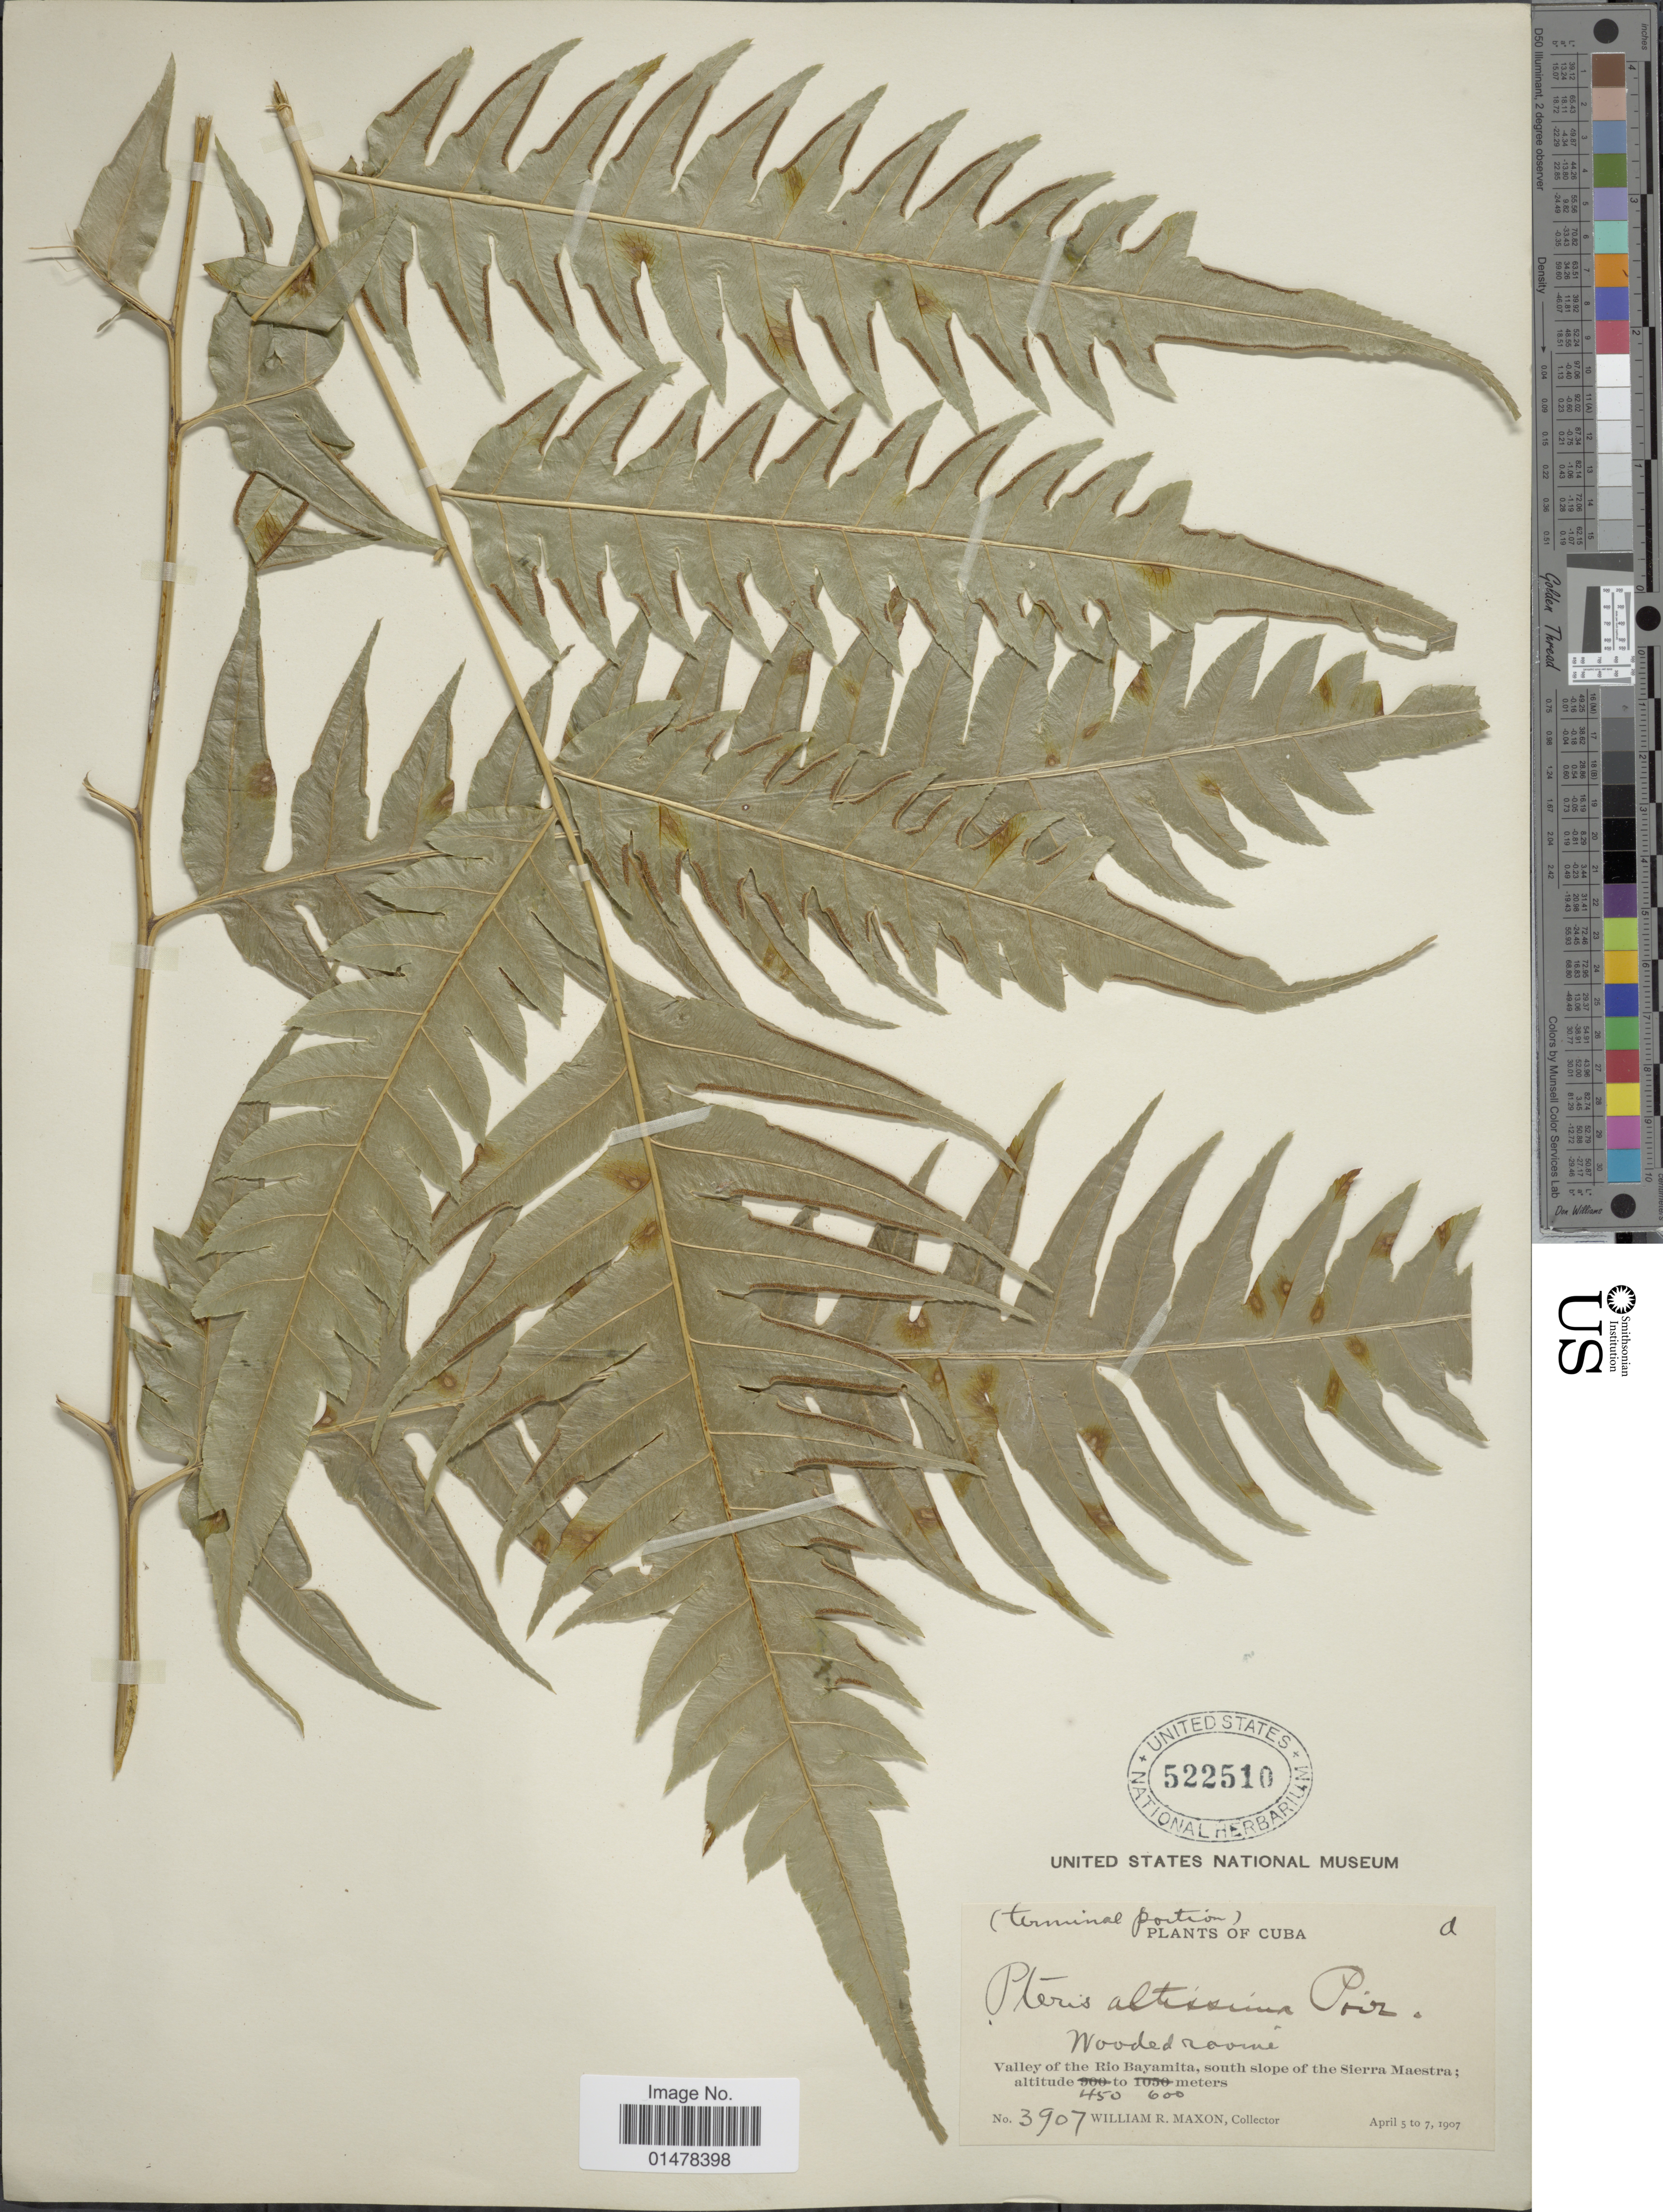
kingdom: Plantae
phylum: Tracheophyta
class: Polypodiopsida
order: Polypodiales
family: Pteridaceae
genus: Pteris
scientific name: Pteris altissima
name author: Poir.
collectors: W. R. Maxon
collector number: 3907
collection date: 1907-04-05/1907-04-07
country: Cuba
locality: Plants of Cuba, Valley of the Rio Bayamita, south slope of the Sierra Maestra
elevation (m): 450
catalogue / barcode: US 522510